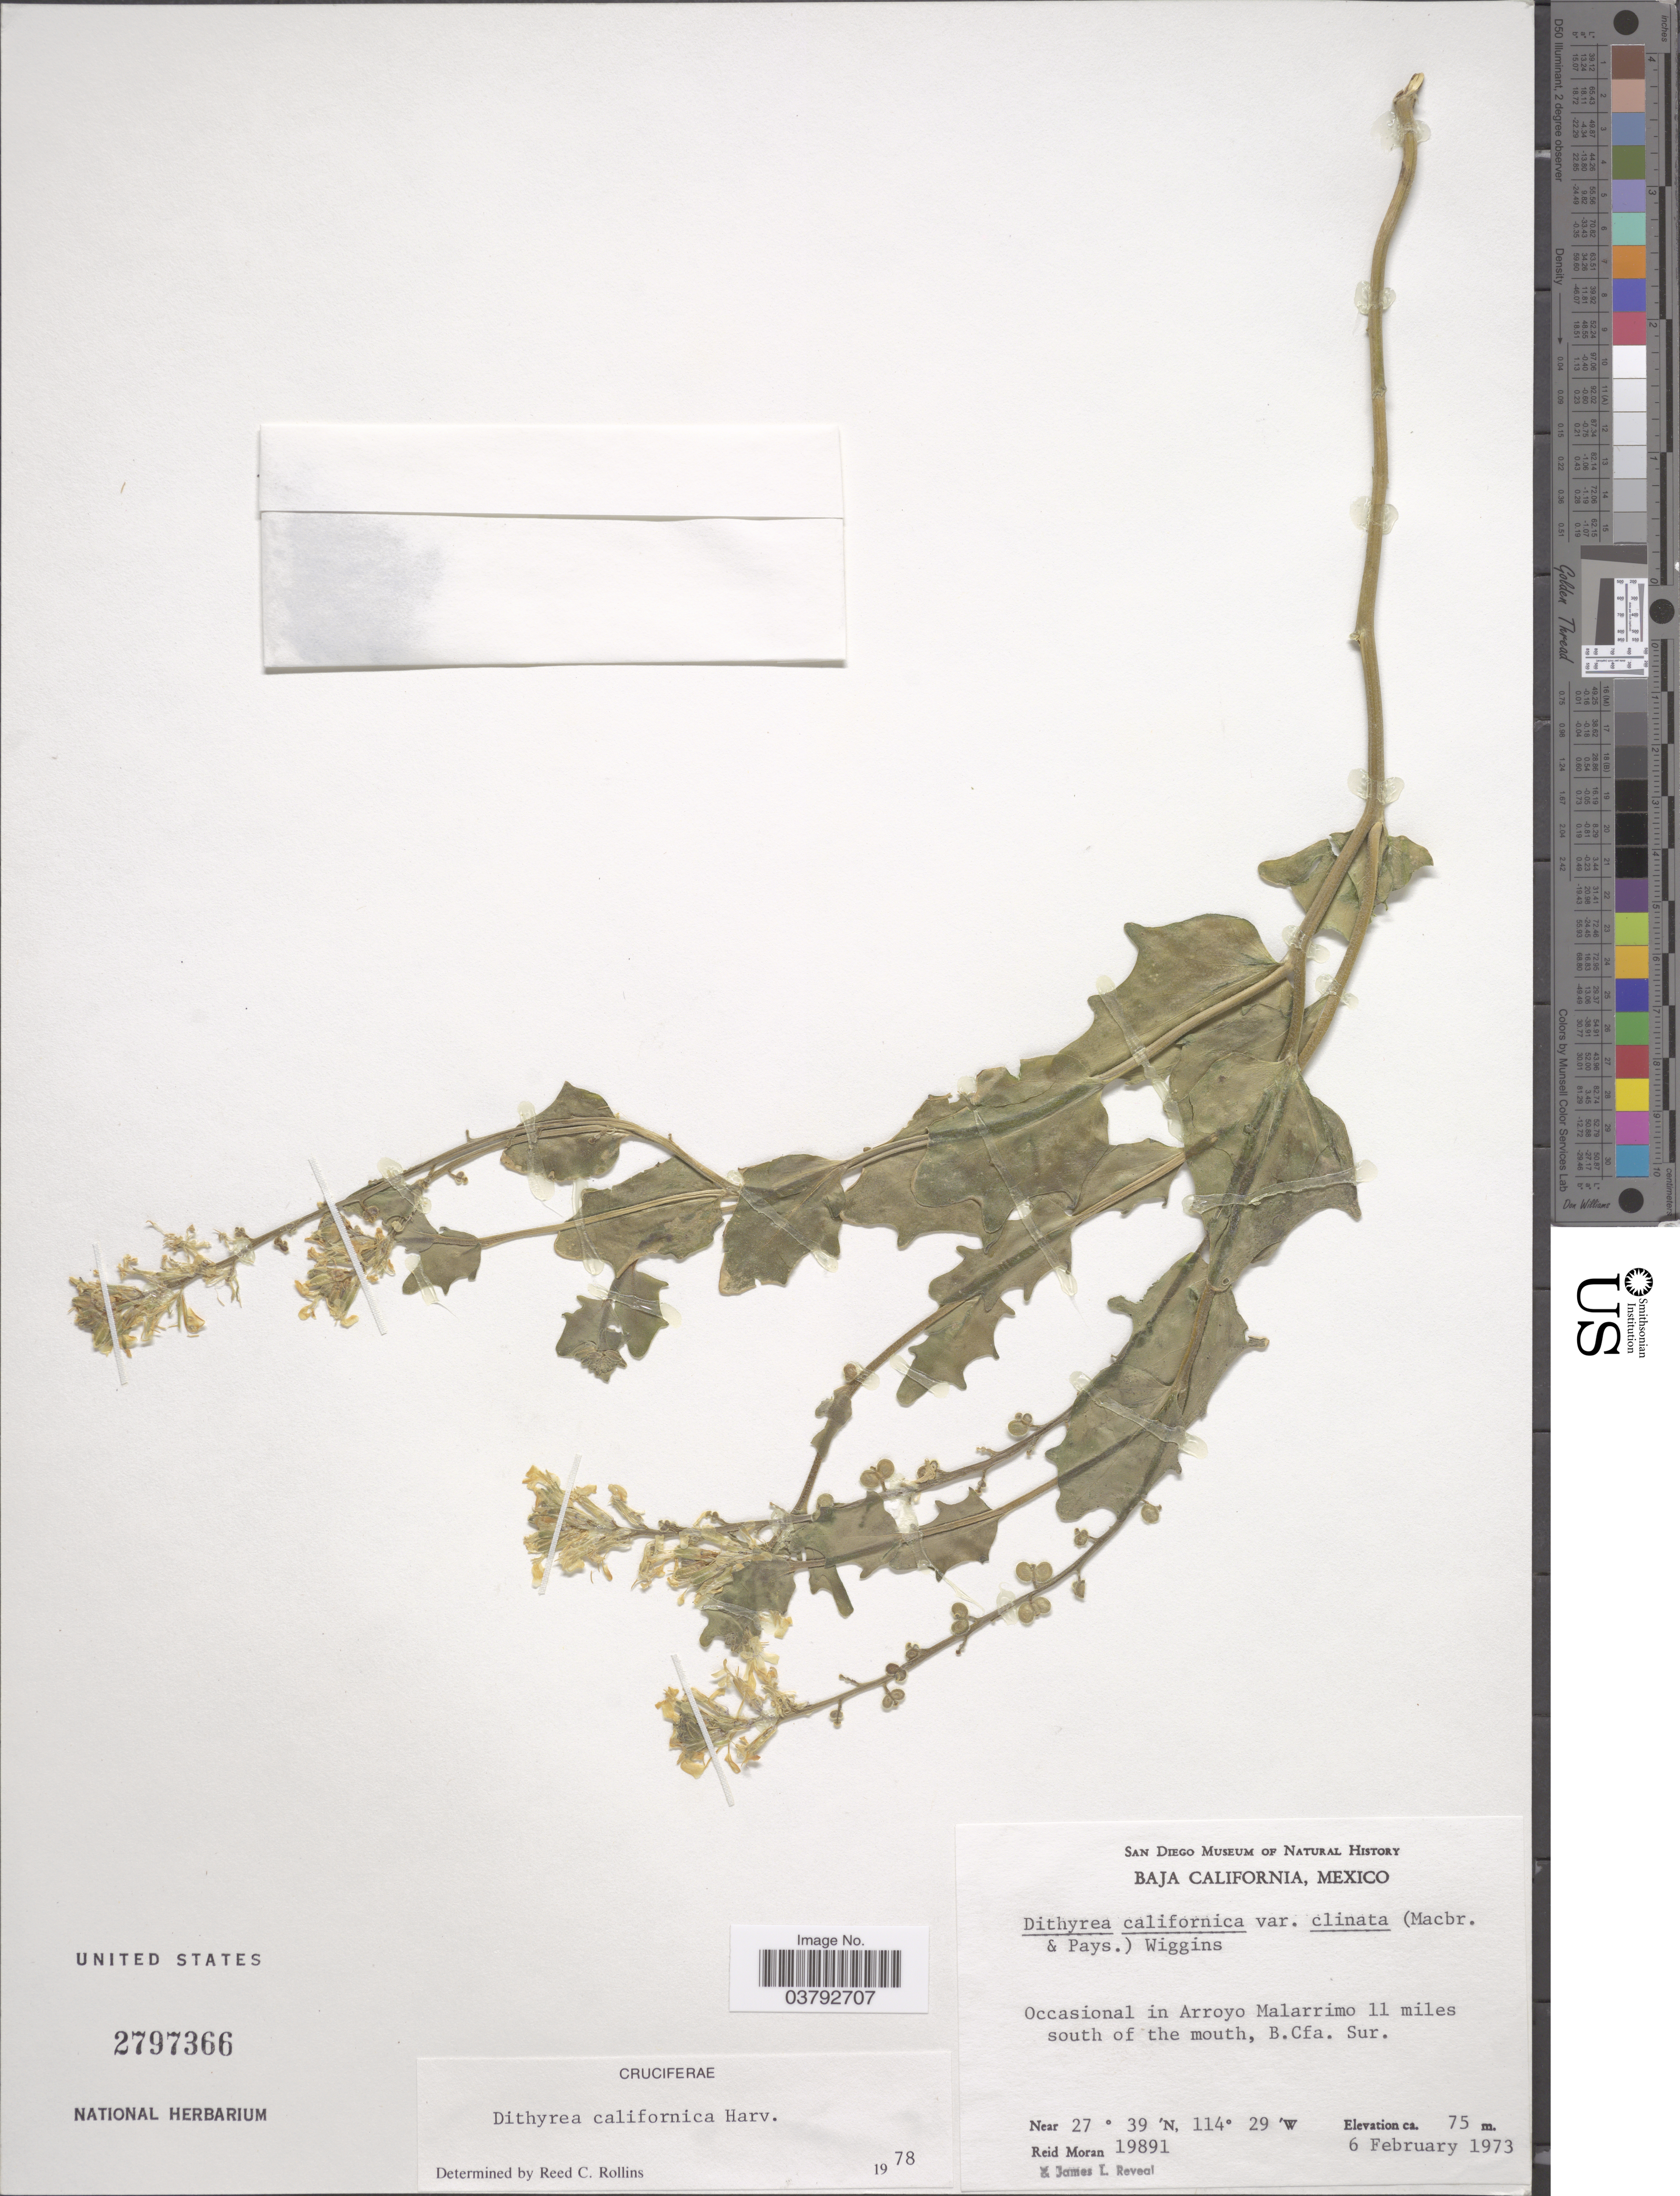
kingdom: Plantae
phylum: Tracheophyta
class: Magnoliopsida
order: Brassicales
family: Brassicaceae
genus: Dithyrea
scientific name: Dithyrea californica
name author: Harv.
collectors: R. Moran & J. L. Reveal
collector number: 19891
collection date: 1973-02-06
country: Mexico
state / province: Baja California Sur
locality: Arroyo Malarrimo 11 miles south of the mouth.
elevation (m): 75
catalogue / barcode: US 2797366